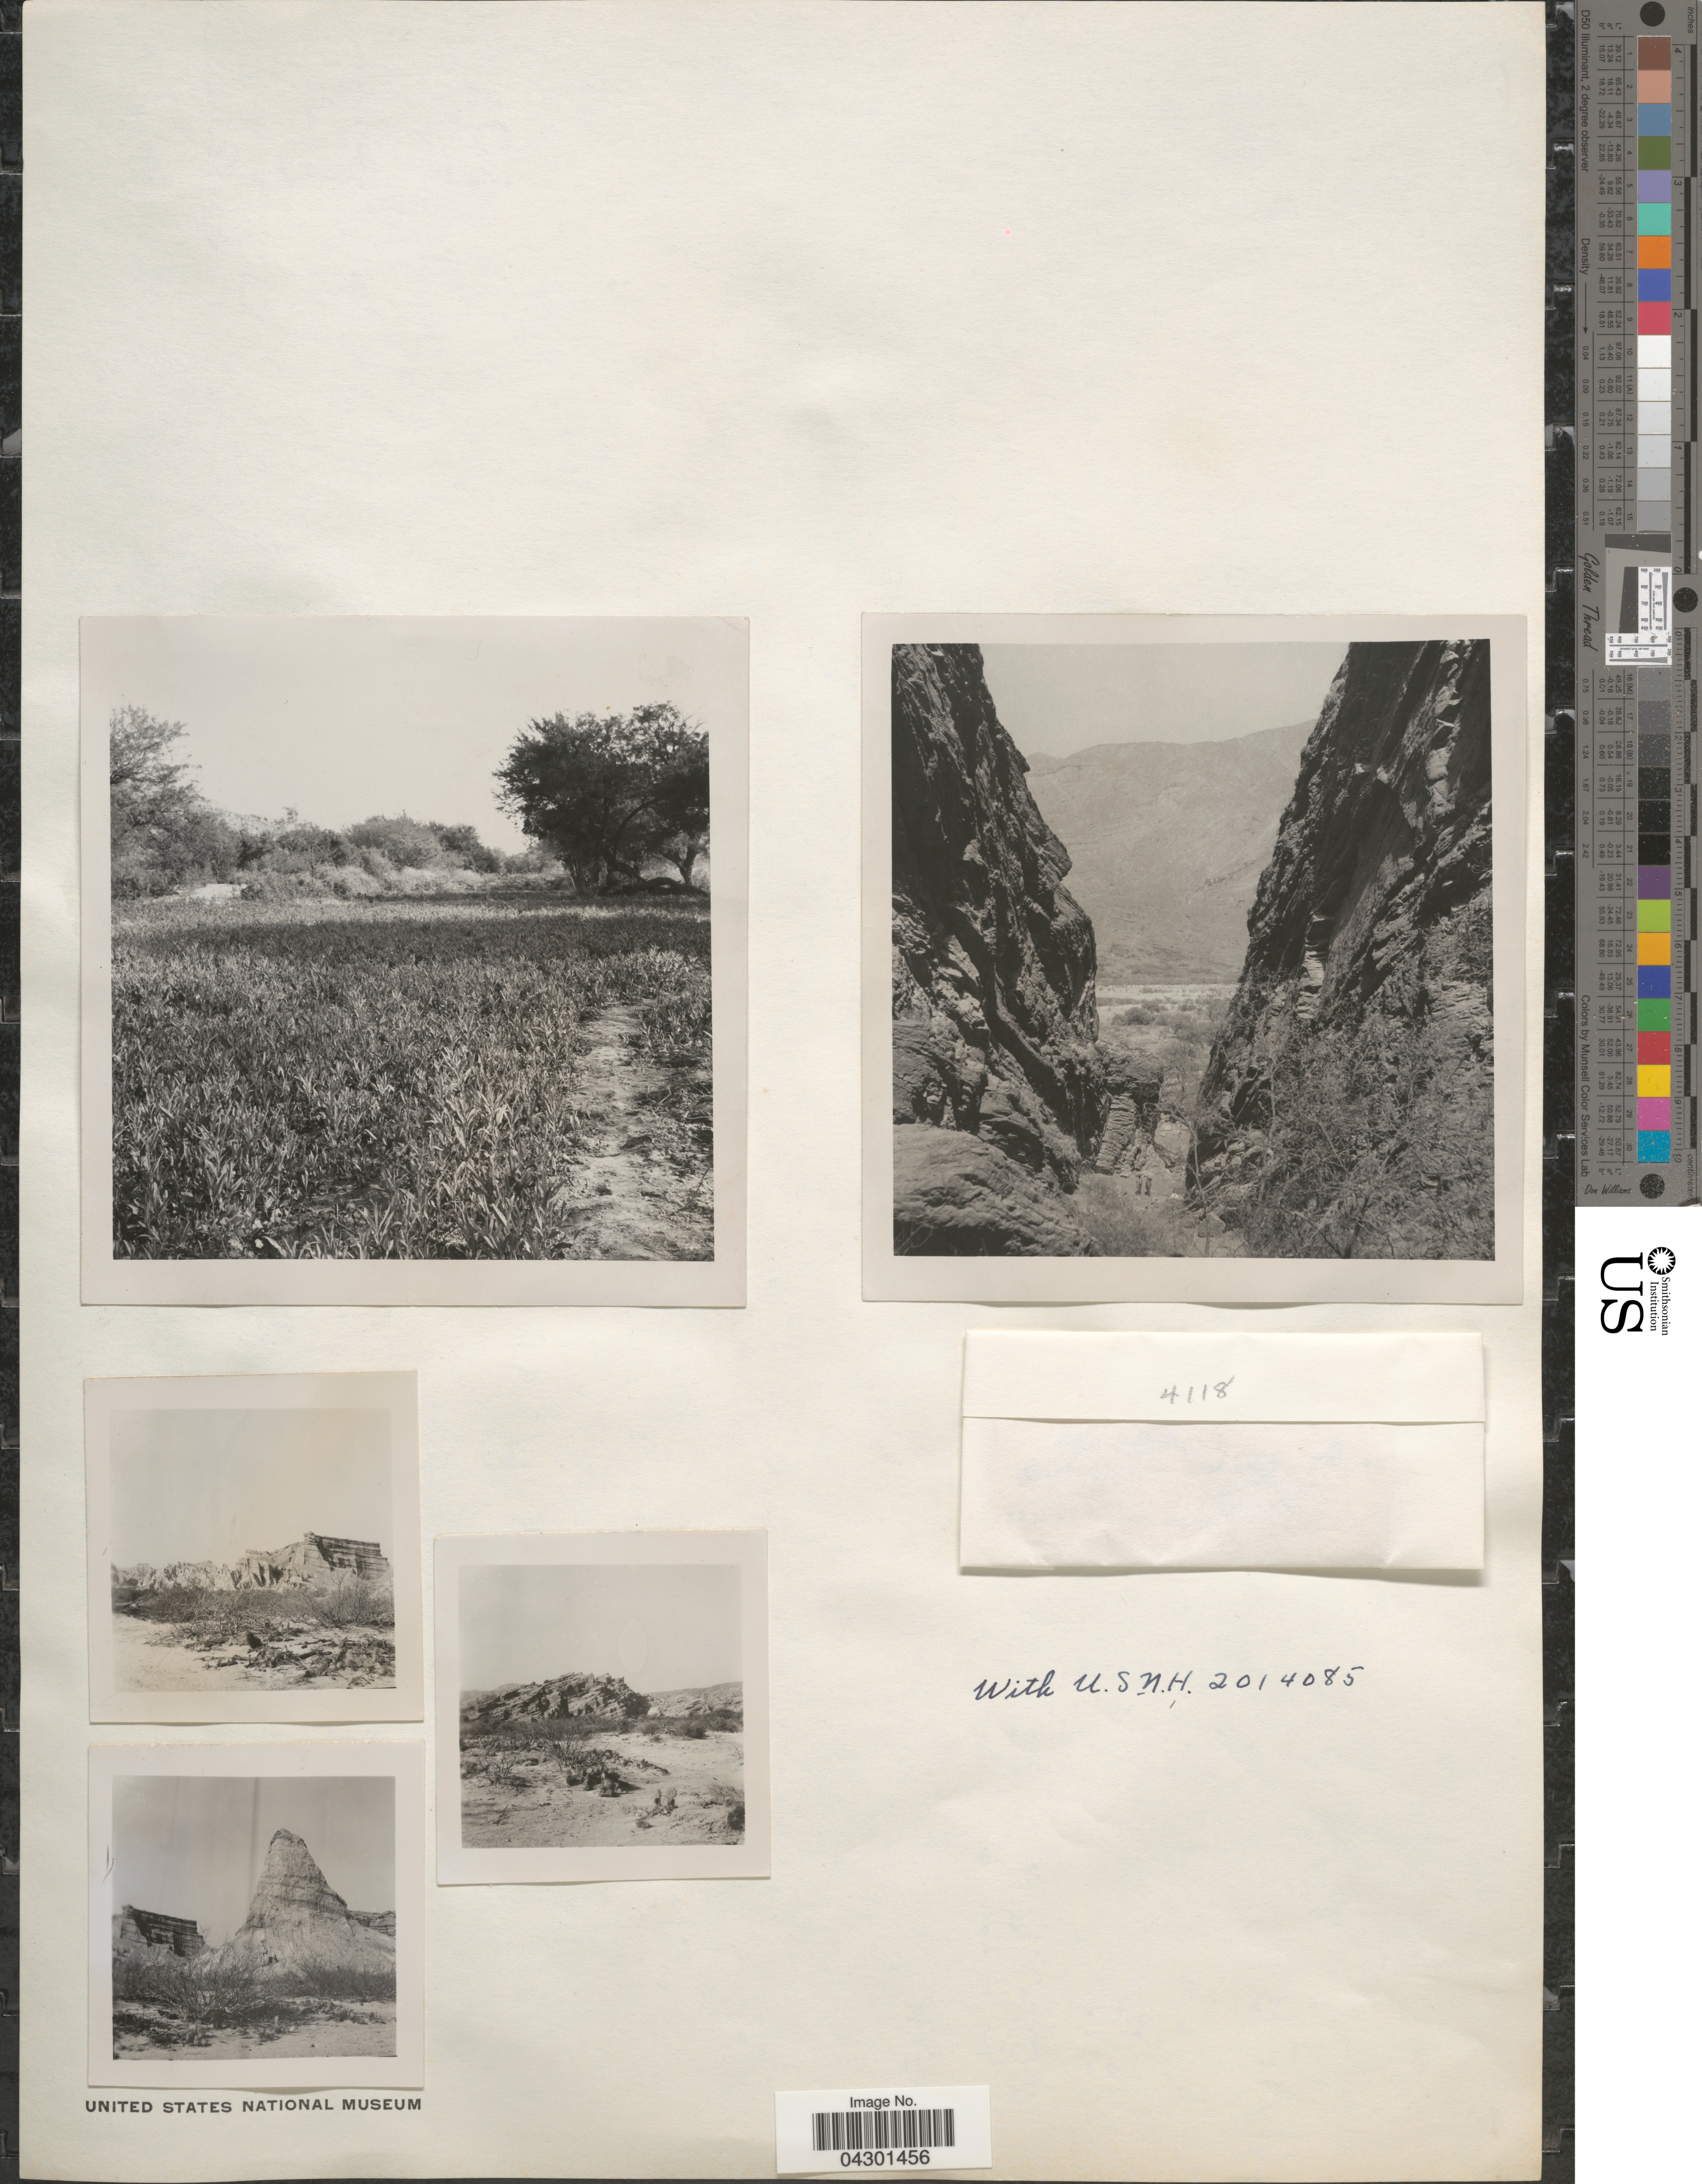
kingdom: Plantae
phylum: Tracheophyta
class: Liliopsida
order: Poales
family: Poaceae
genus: Panicum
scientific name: Panicum sp.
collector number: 4118?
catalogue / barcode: US 2014085